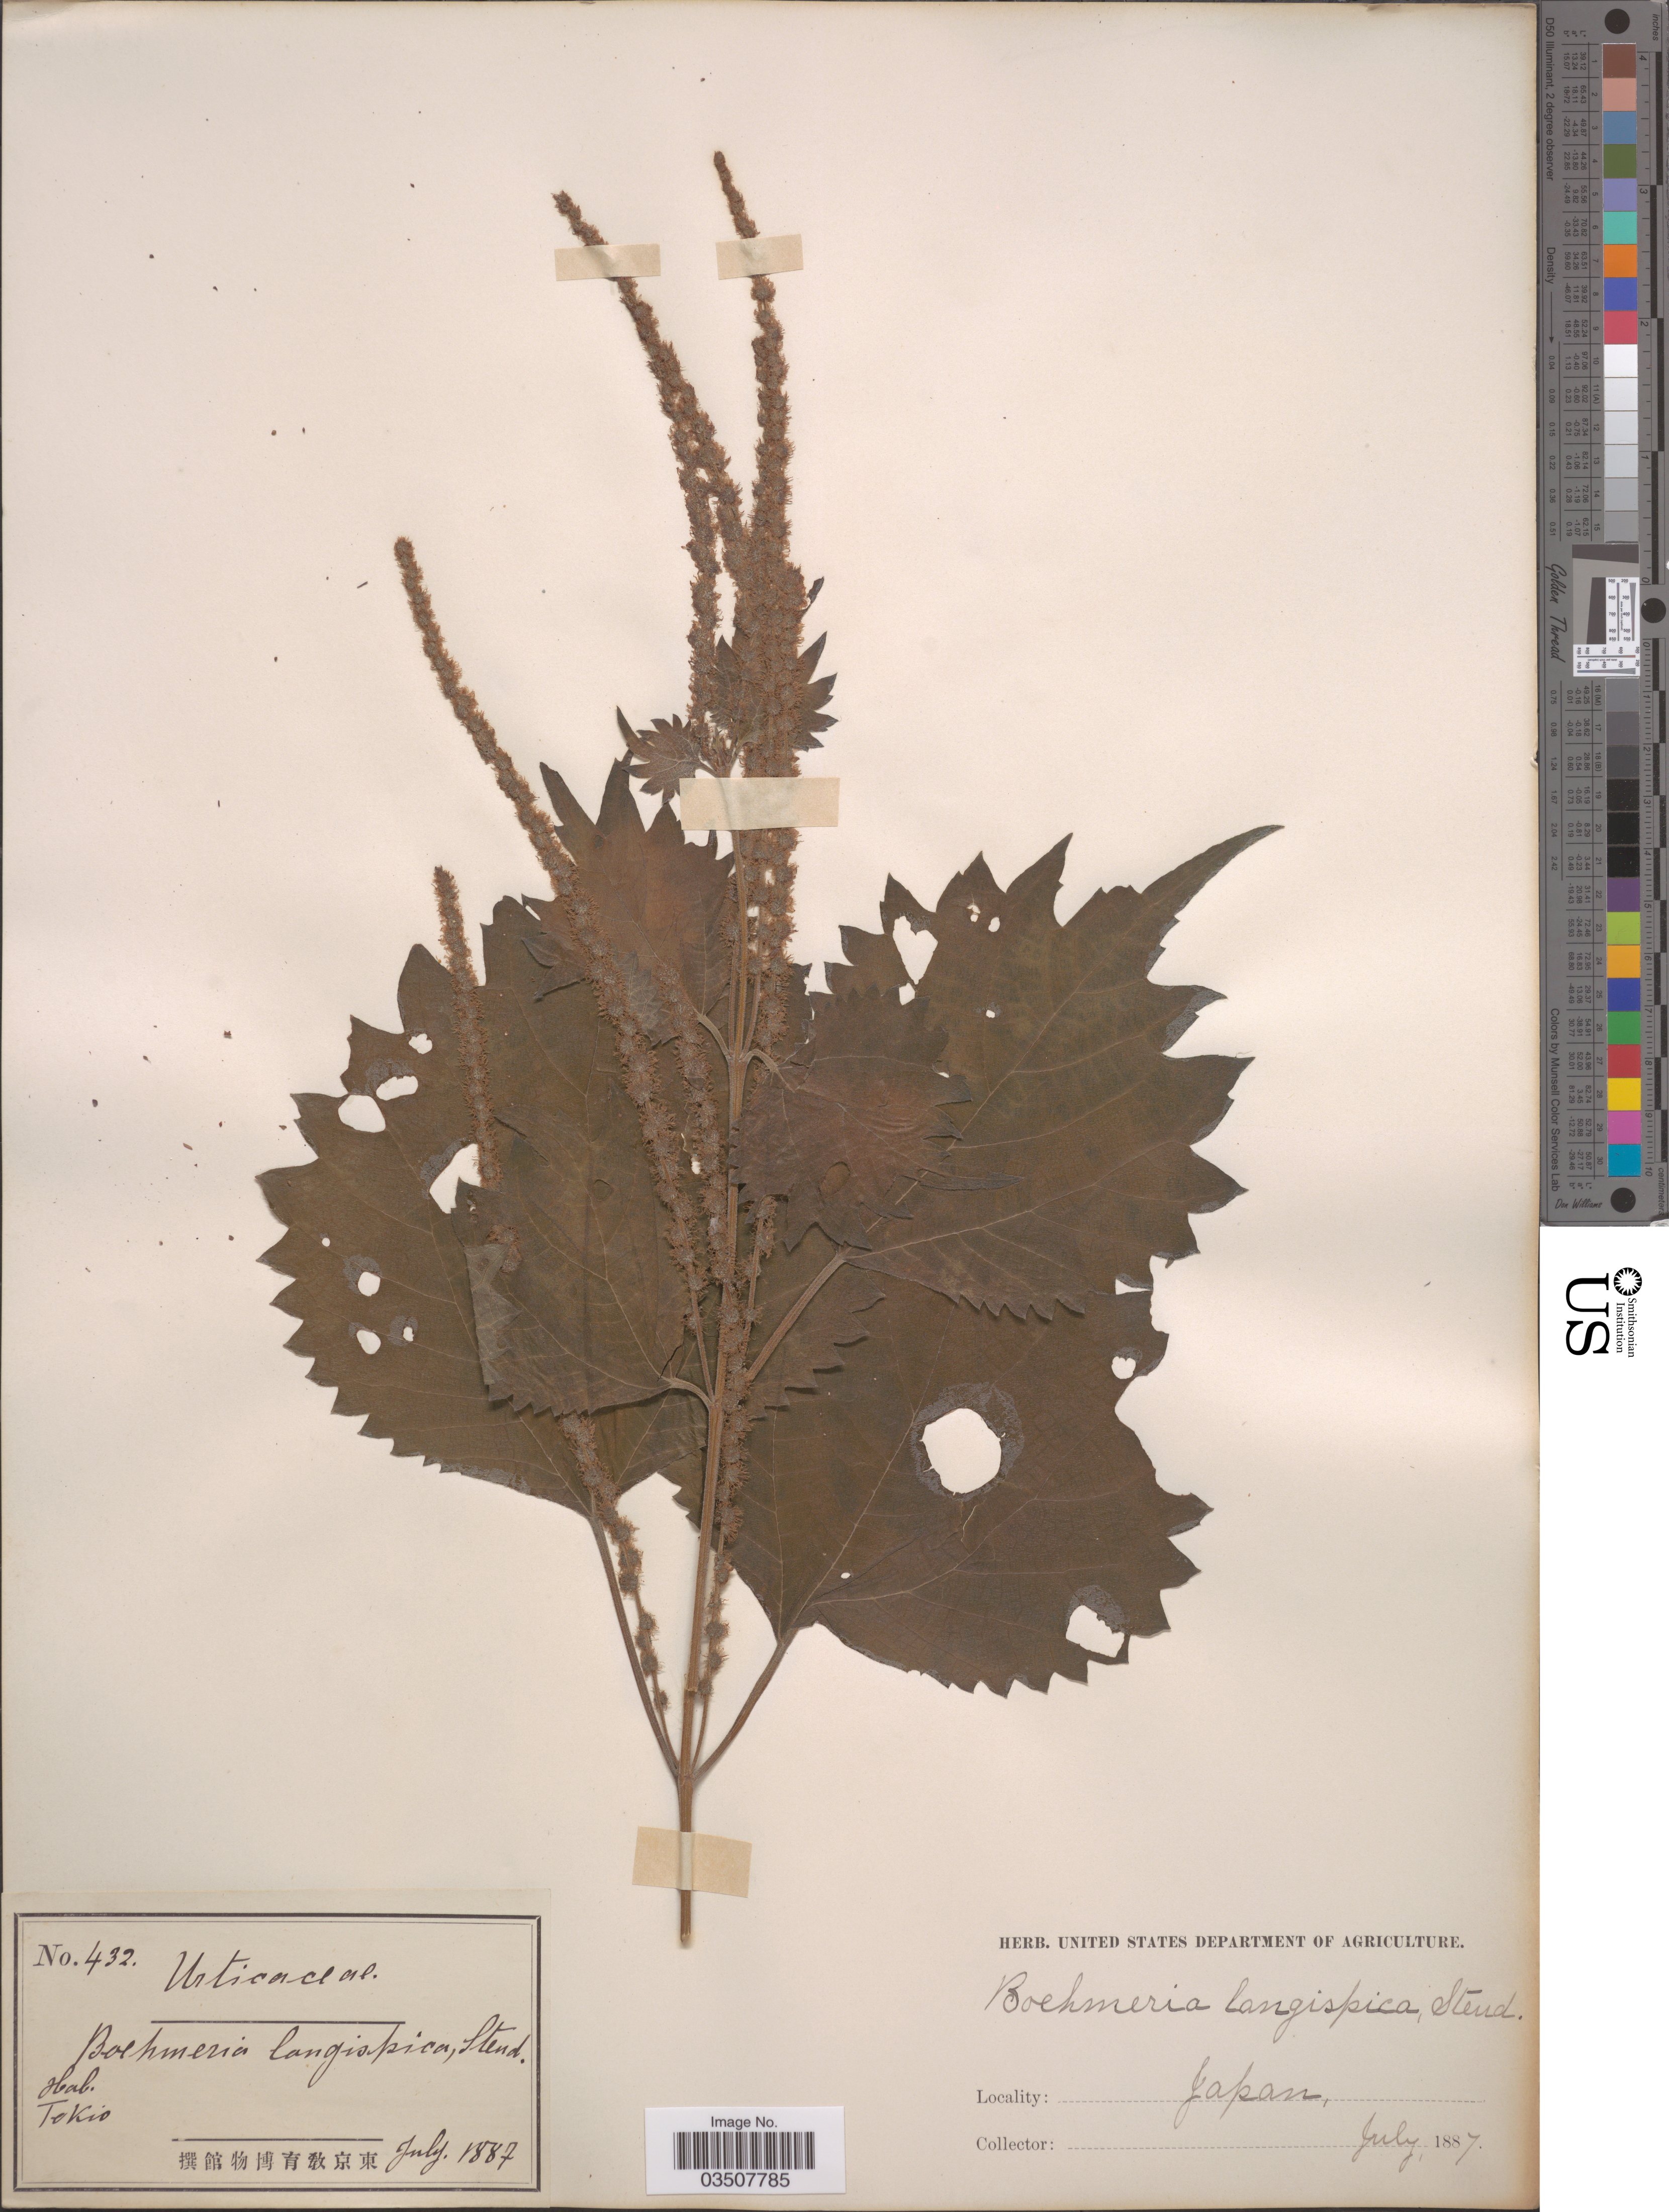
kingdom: Plantae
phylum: Tracheophyta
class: Magnoliopsida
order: Rosales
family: Urticaceae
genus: Boehmeria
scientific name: Boehmeria japonica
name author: (L. f.) Miq.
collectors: ex herb. U. S. Department of Agriculture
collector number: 432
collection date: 1887-07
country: Japan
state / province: Tokyo, Federal City of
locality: Tokio.